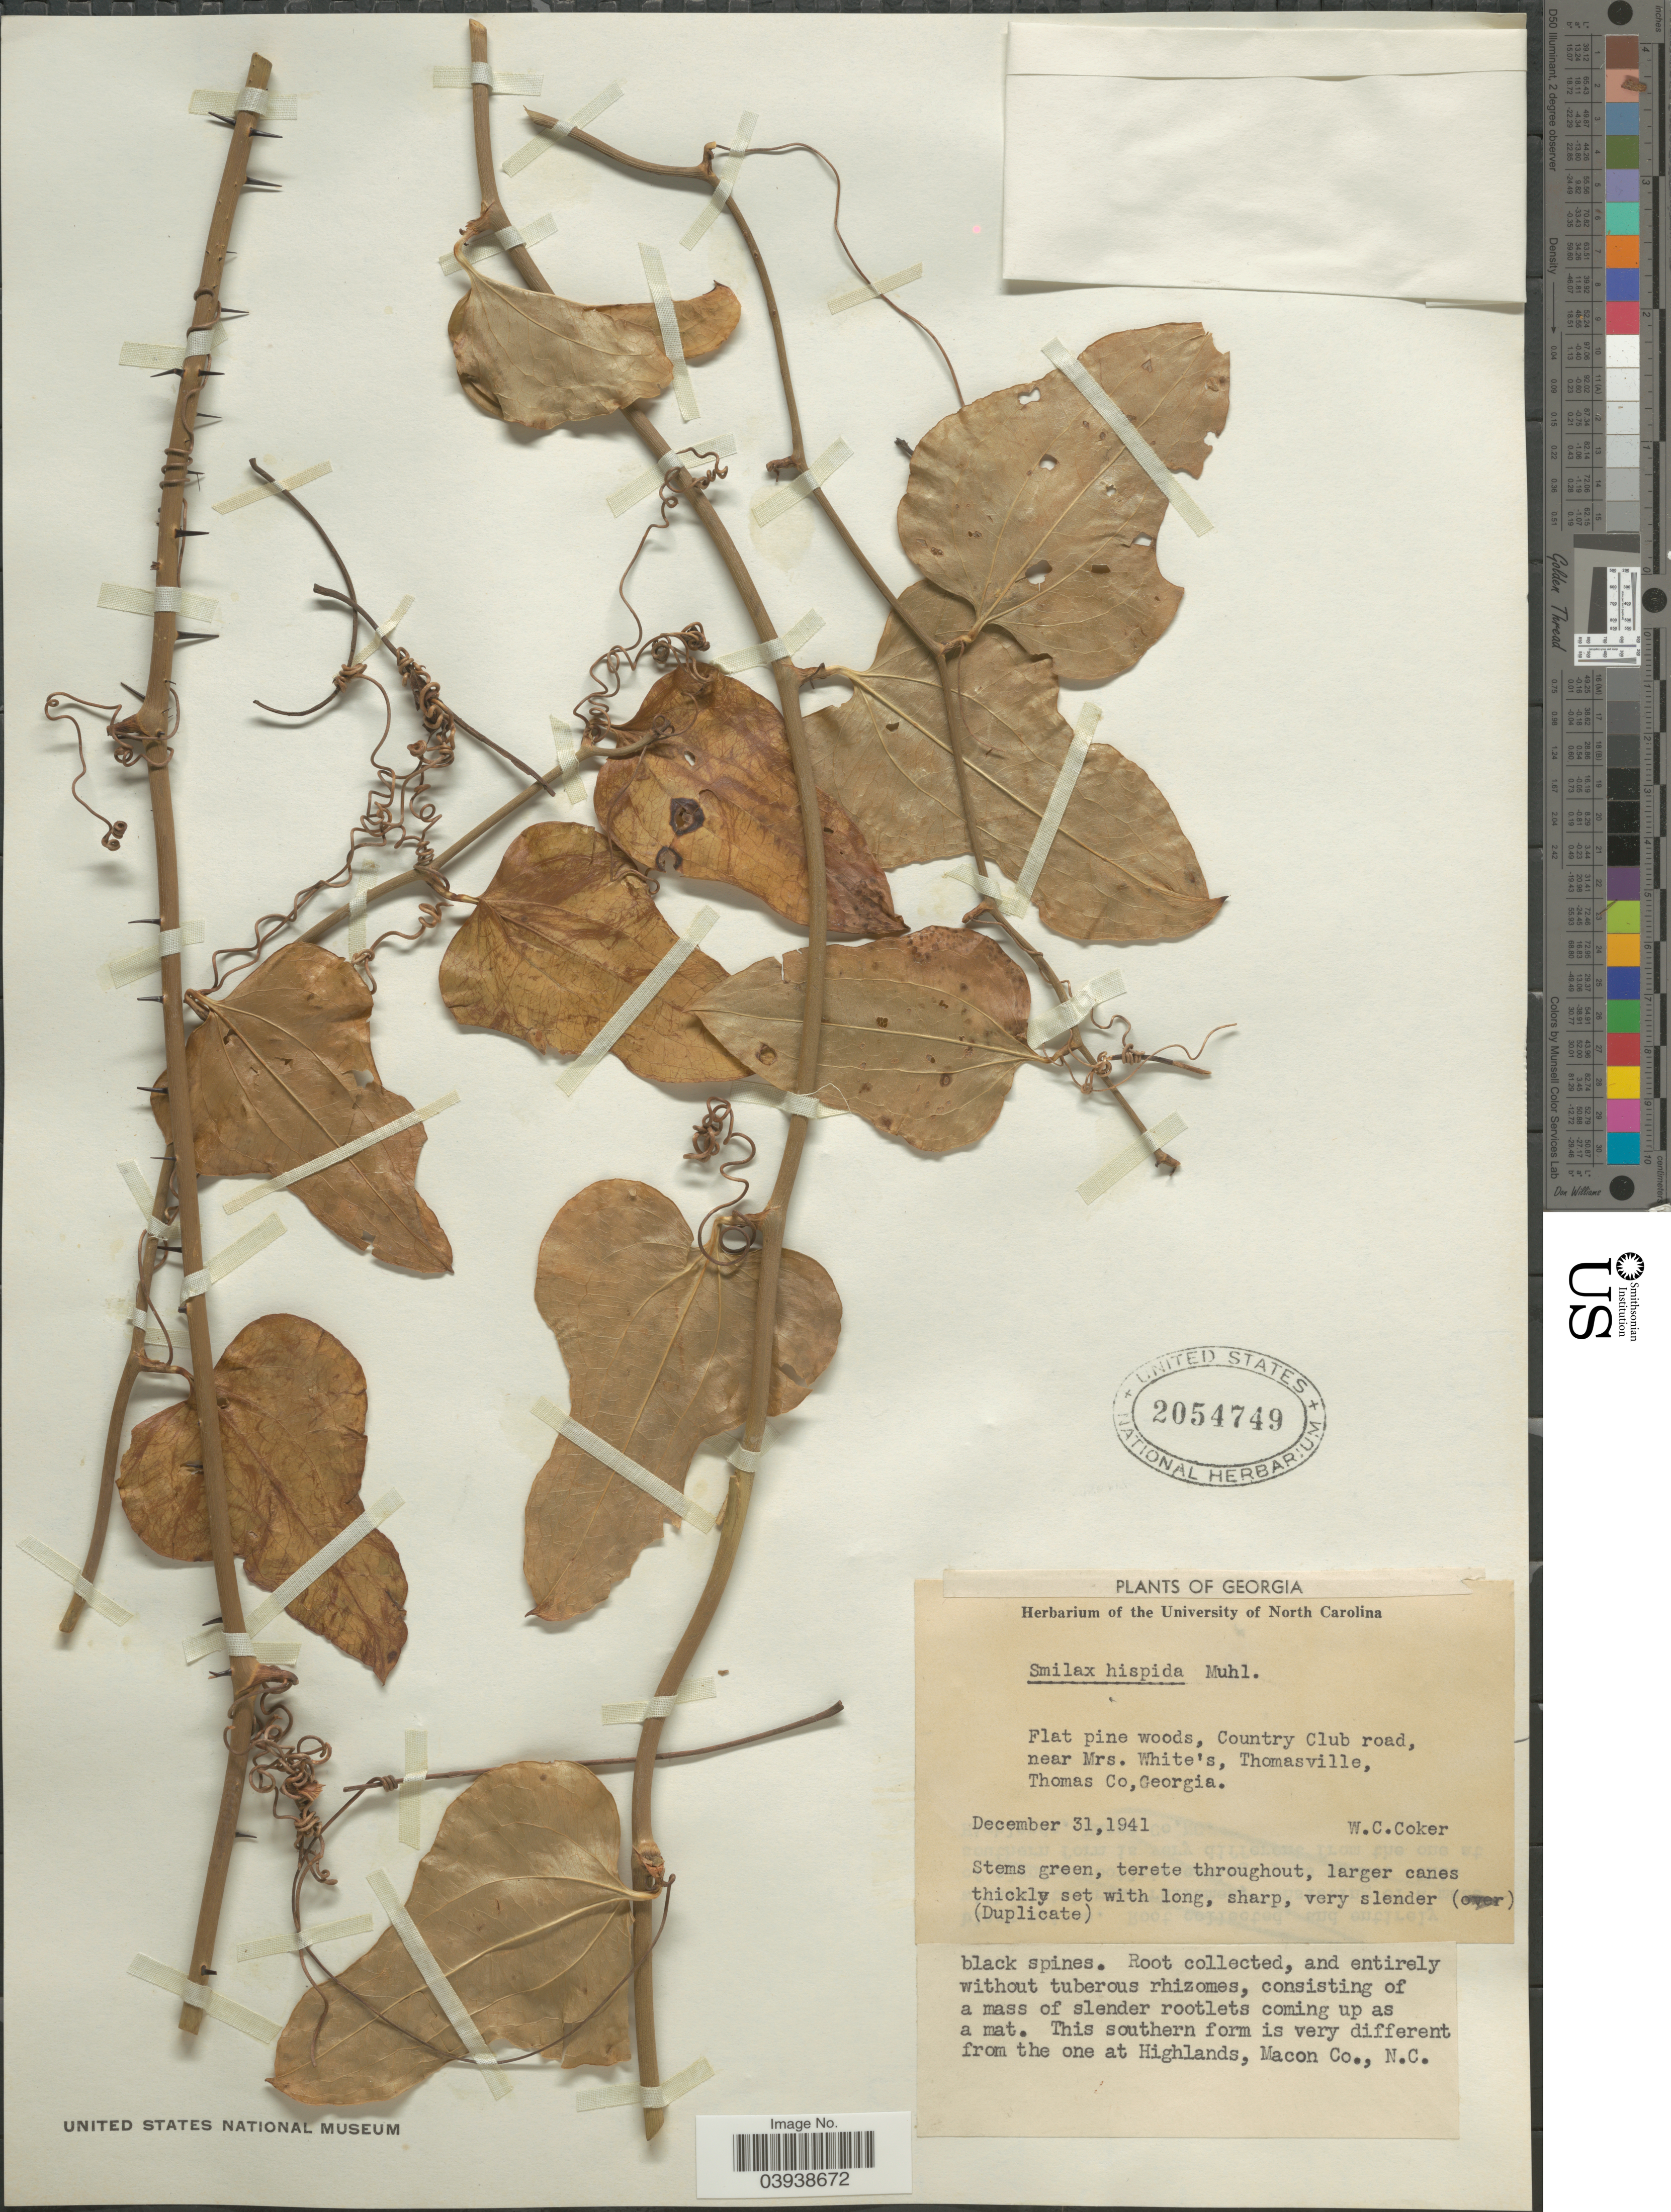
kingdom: Plantae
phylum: Tracheophyta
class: Liliopsida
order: Liliales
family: Smilacaceae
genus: Smilax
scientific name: Smilax hispida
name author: Raf.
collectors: W. Coker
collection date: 1941-12-31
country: United States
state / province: Georgia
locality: Country Club road, near Mrs. White's, Thomasville, Thomas Co.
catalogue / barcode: US 2054749